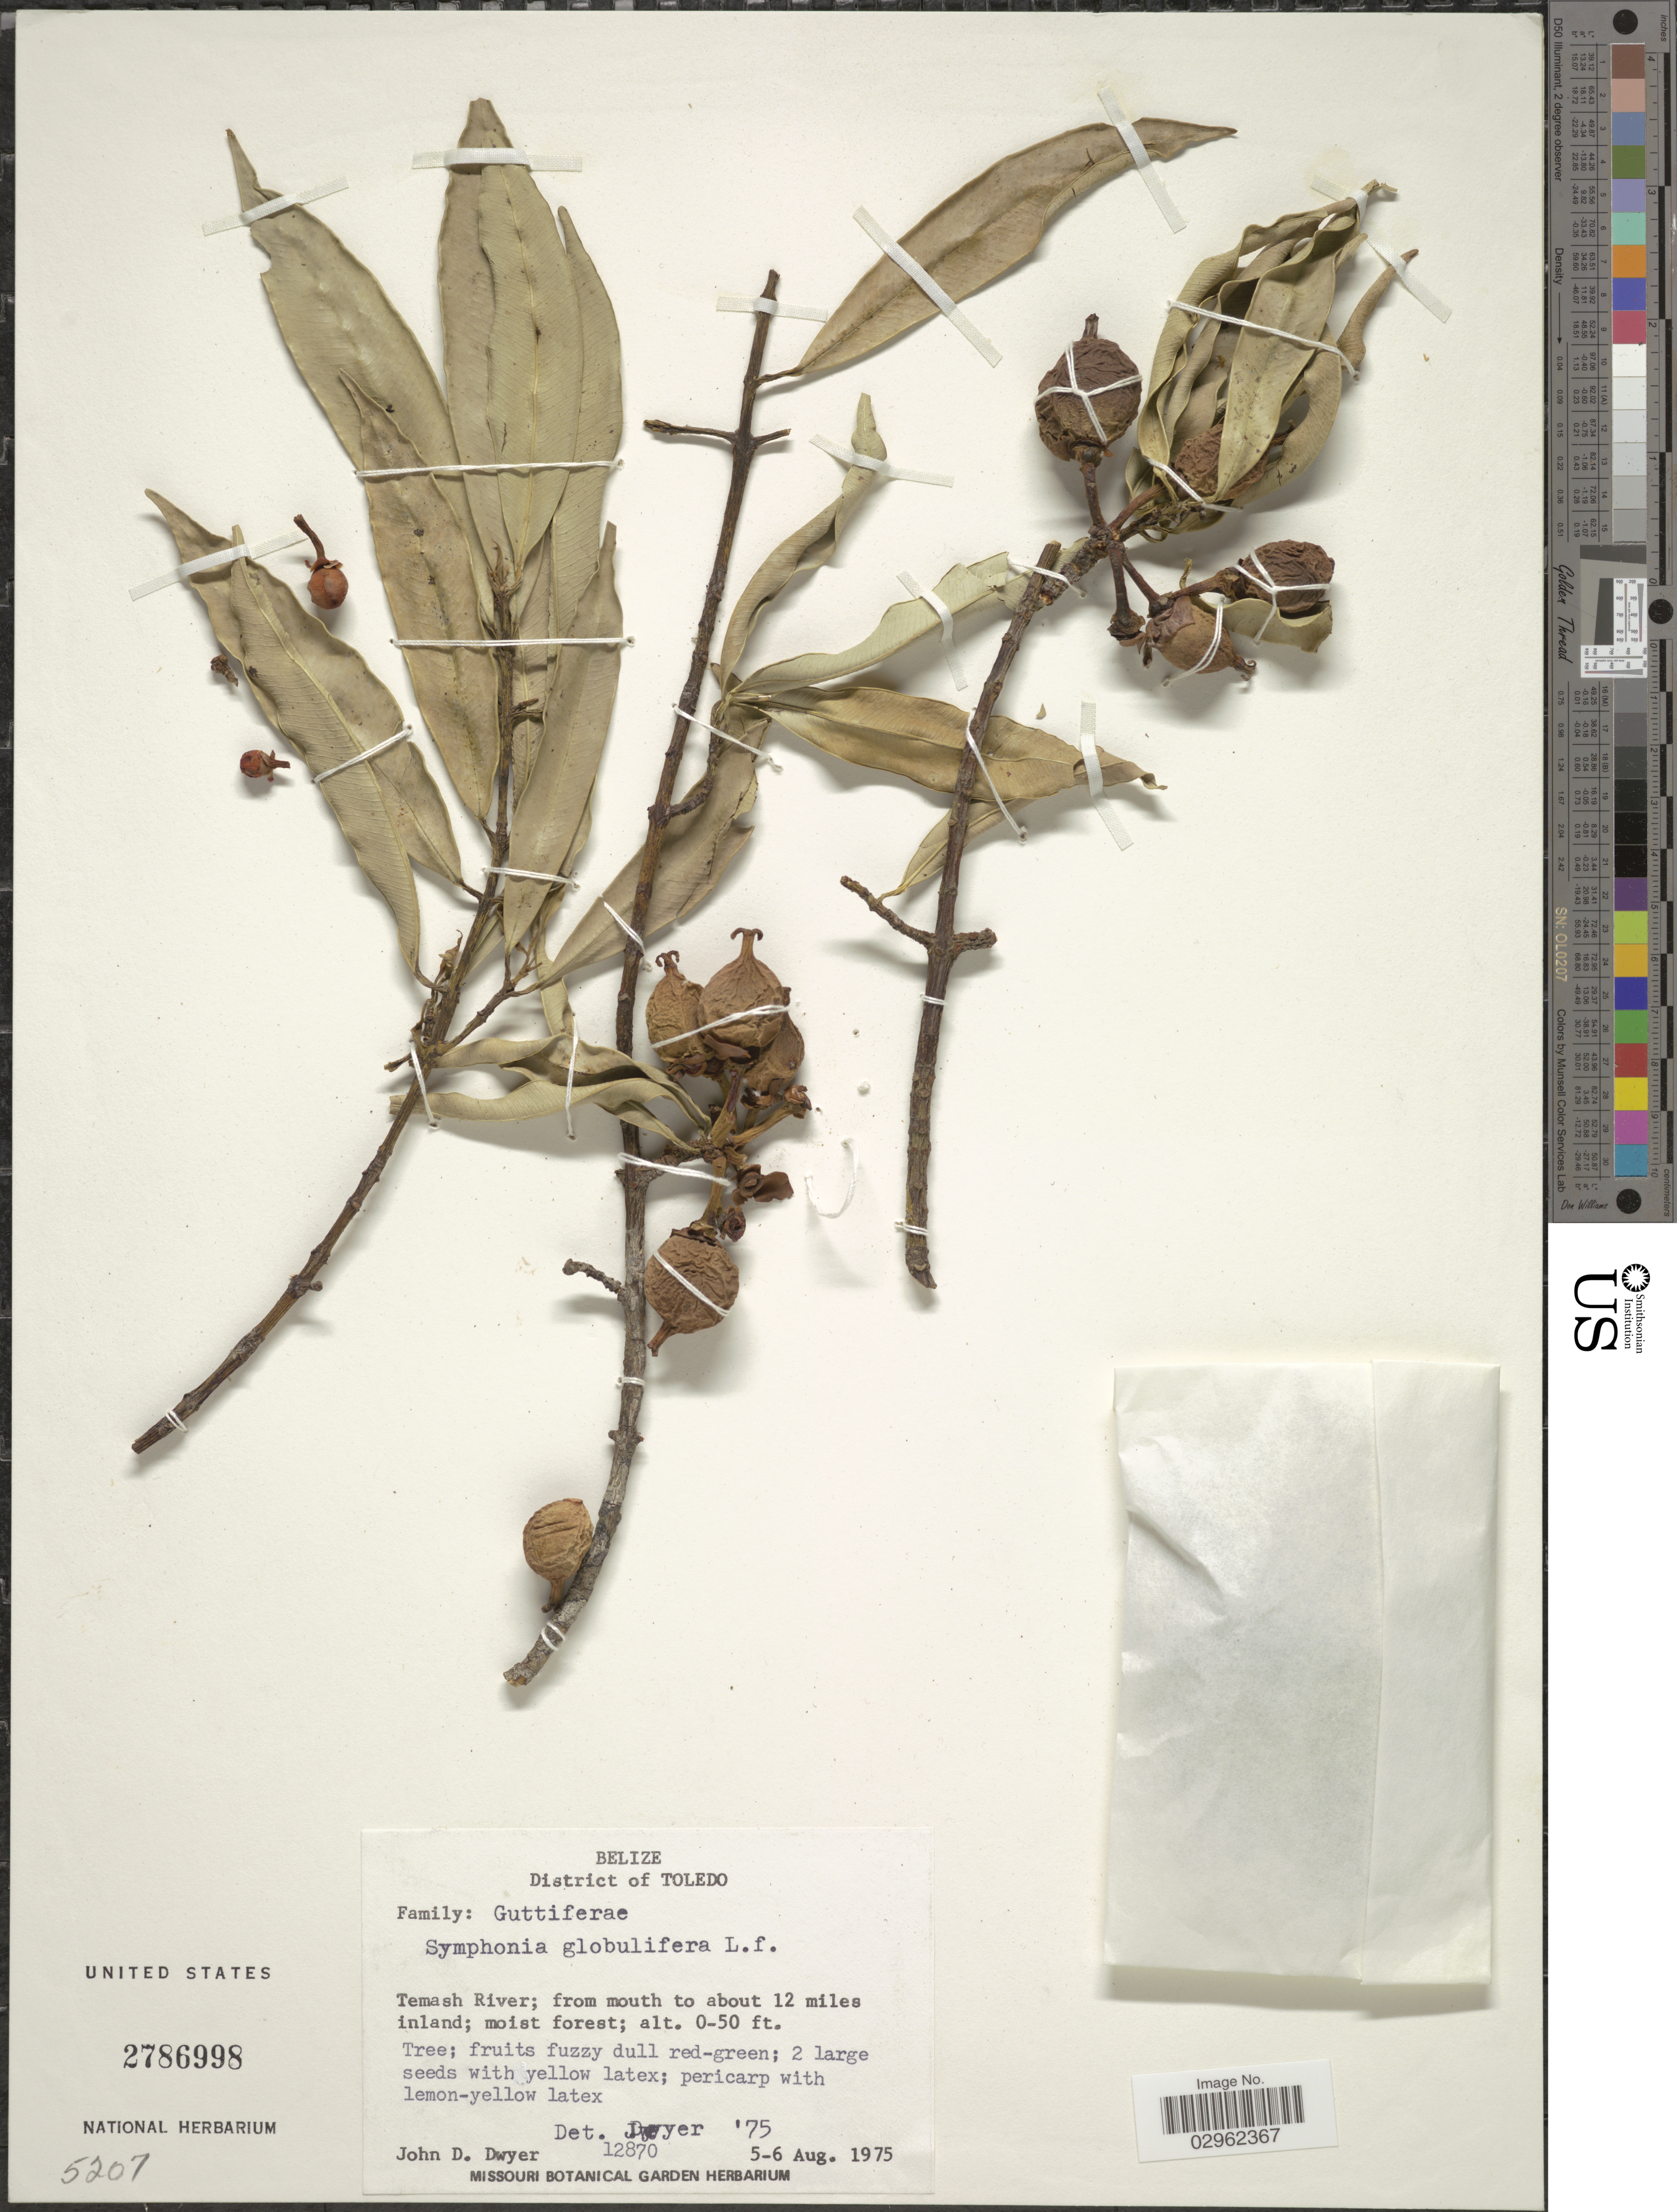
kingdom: Plantae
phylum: Tracheophyta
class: Magnoliopsida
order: Malpighiales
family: Clusiaceae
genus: Symphonia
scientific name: Symphonia globulifera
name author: L. f.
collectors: J. D. Dwyer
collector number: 12870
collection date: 1975-08-05/1975-08-06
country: Belize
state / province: Toledo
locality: District of Toledo. Temash River; from mouth to about 12 miles inland.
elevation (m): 0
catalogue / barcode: US 2786998